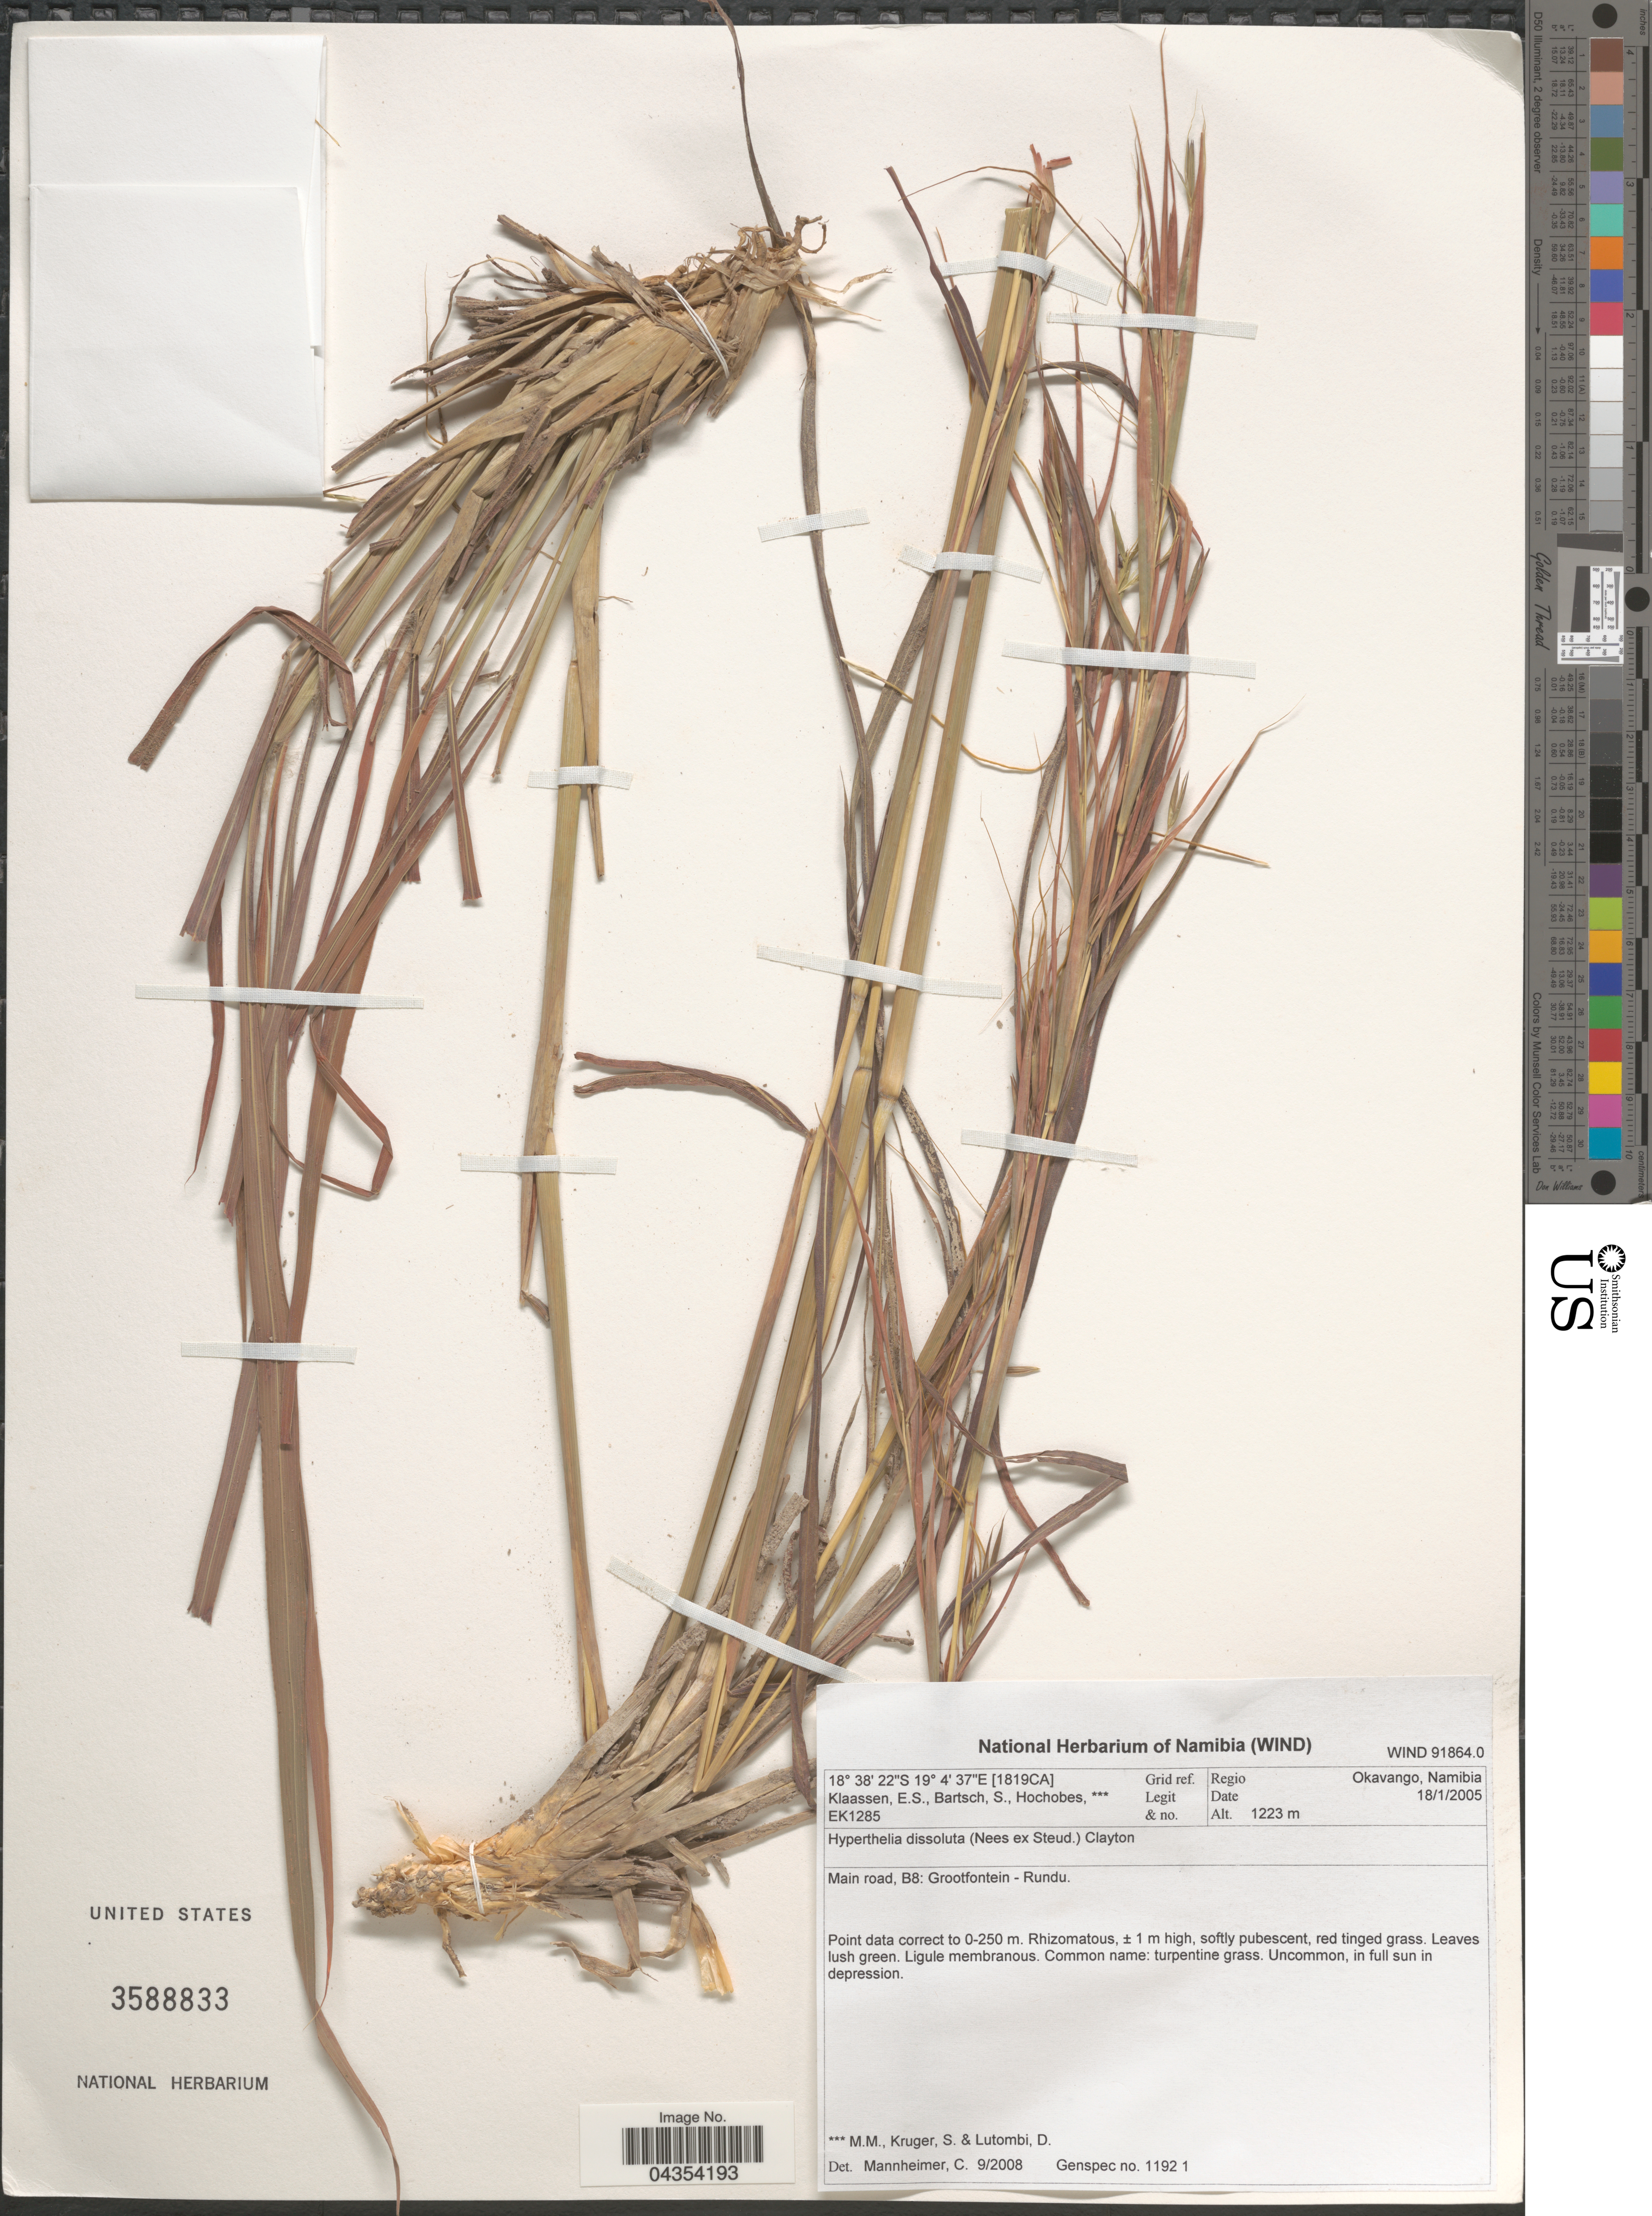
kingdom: Plantae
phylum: Tracheophyta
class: Liliopsida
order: Poales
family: Poaceae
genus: Hyperthelia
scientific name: Hyperthelia dissoluta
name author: (Nees ex Steud.) Clayton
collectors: E. S. Klaassen, S. Bartsch, M. Hochobes, S. Kruger & D. Lutombi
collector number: EK1285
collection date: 2005-01-18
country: Namibia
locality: [1819CA] Grid ref. Regio Okavango. Main road, B8: Grootfontein - Rundu.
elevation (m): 1223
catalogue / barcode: US 3588833